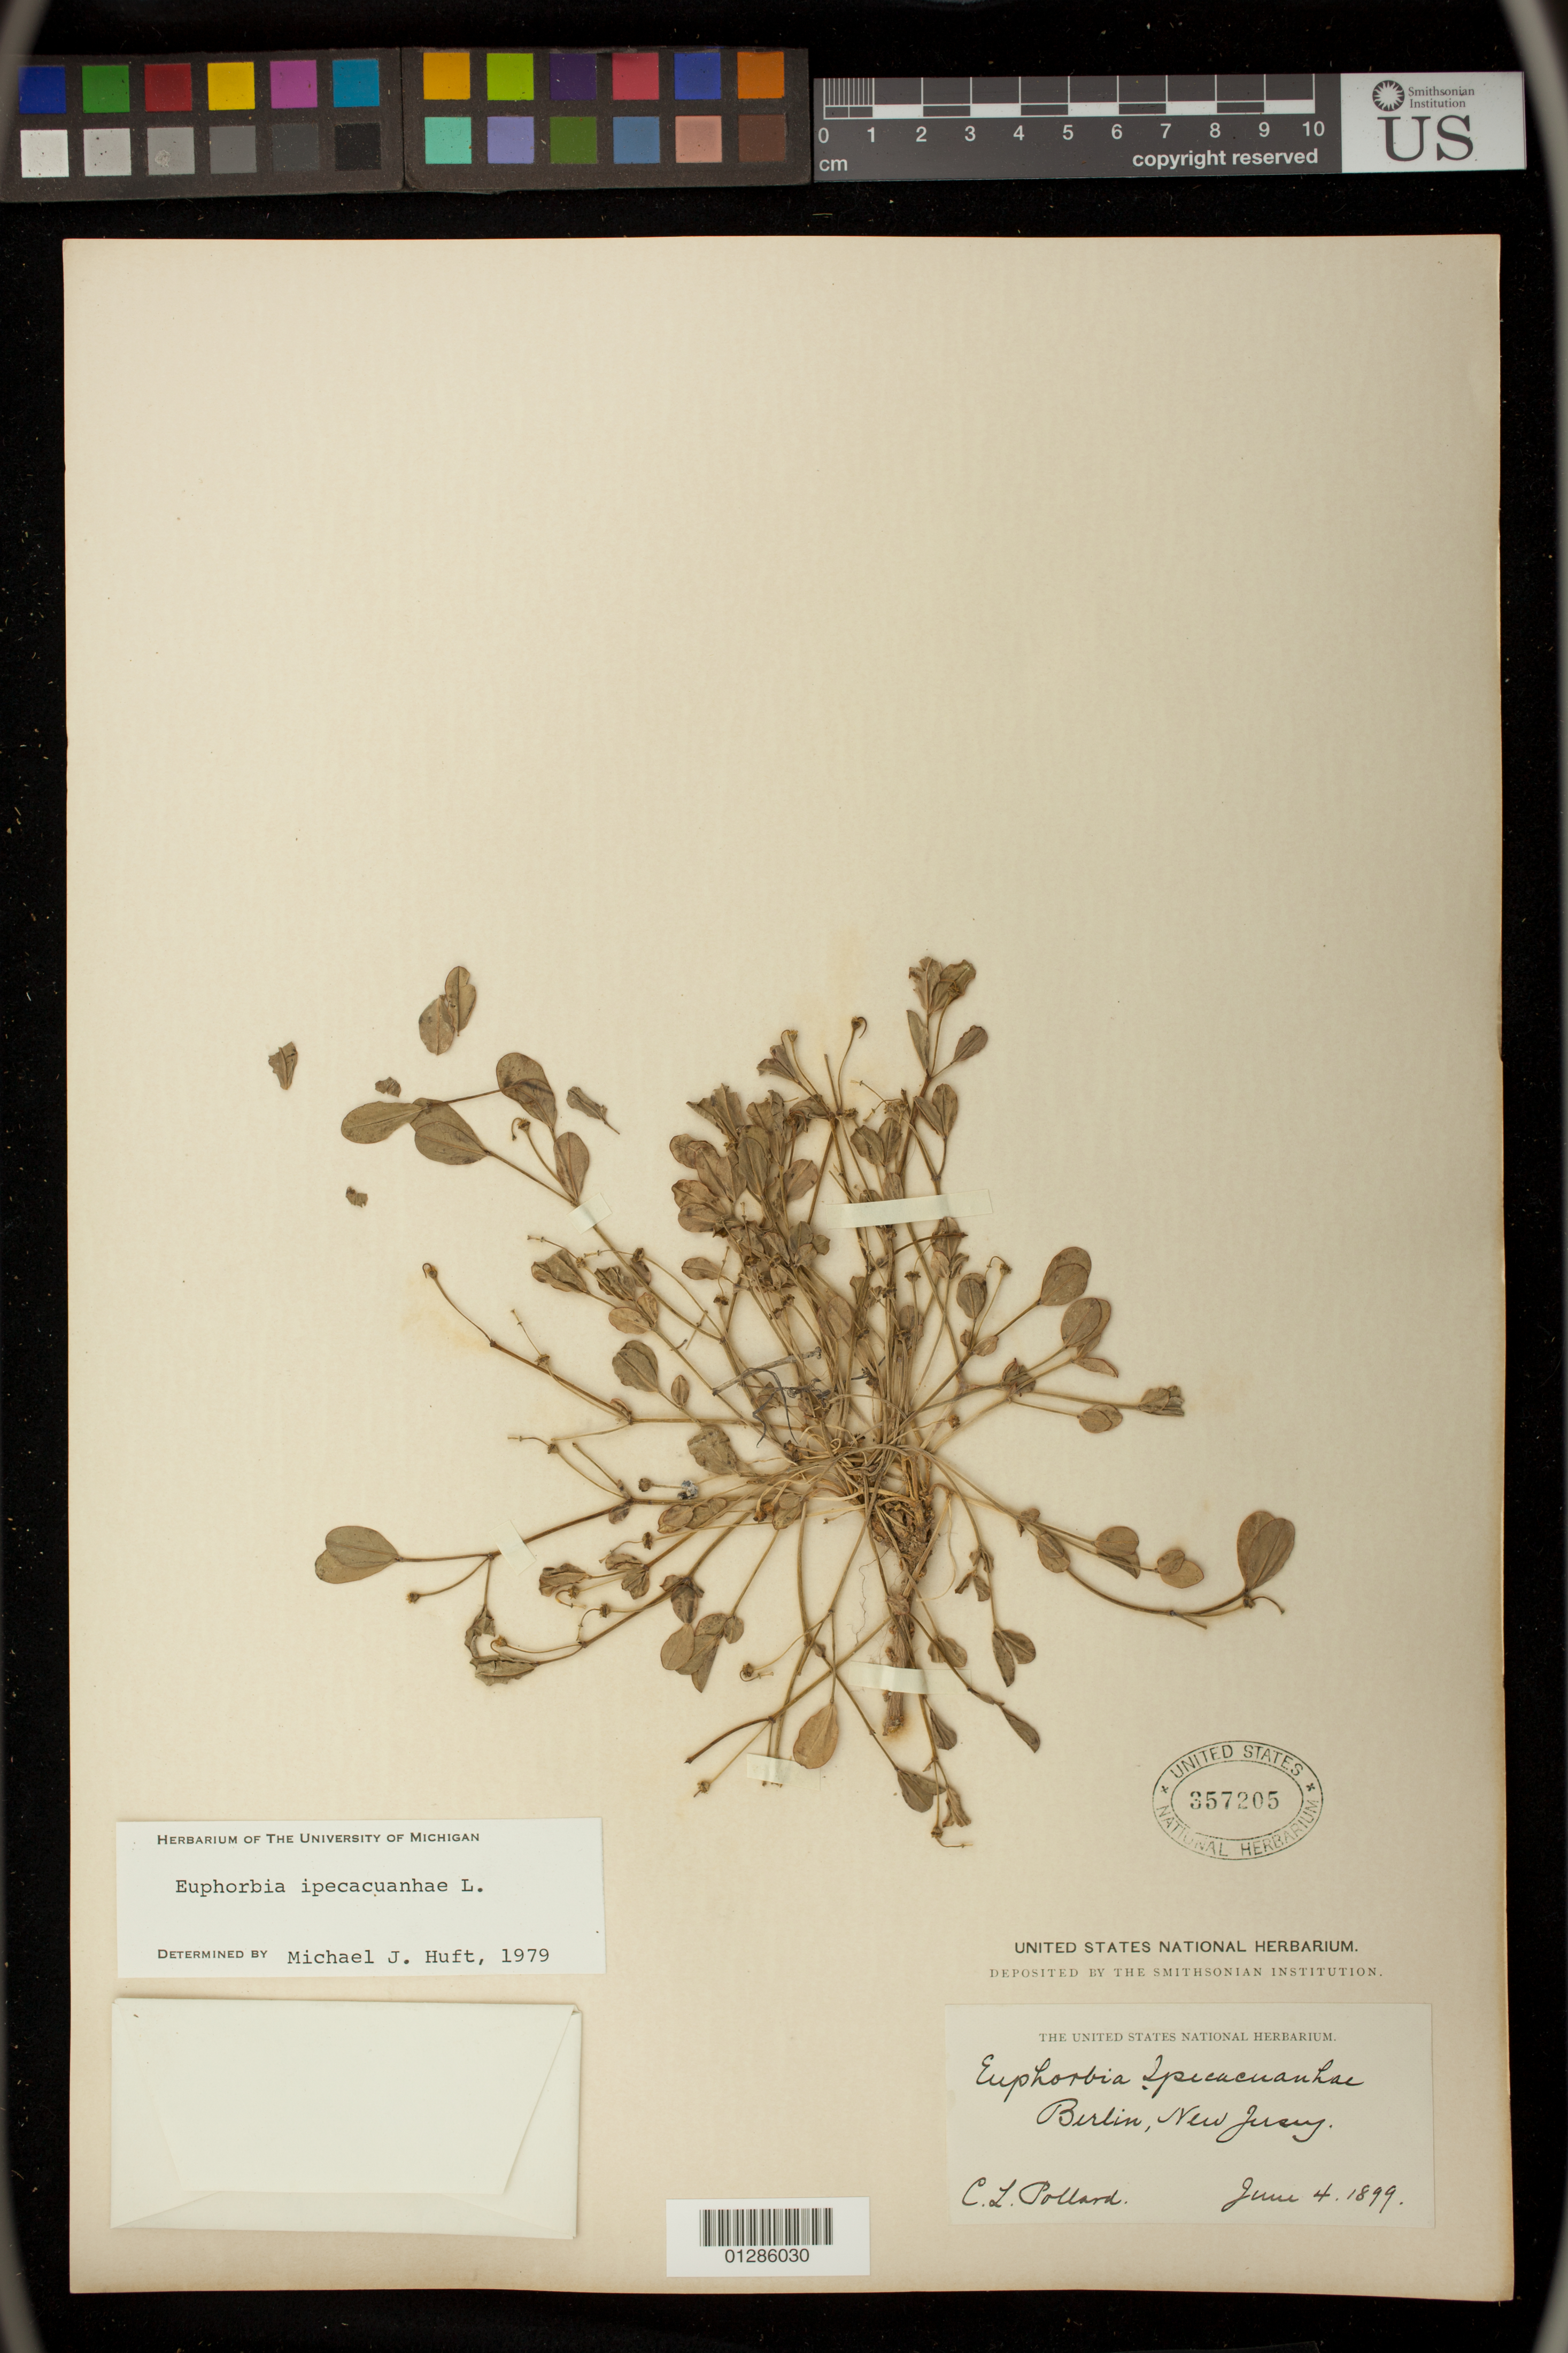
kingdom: Plantae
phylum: Tracheophyta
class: Magnoliopsida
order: Malpighiales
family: Euphorbiaceae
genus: Euphorbia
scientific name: Euphorbia ipecacuanhae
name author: L.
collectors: C. L. Pollard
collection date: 1899-06-04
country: United States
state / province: New Jersey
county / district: Camden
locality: Berlin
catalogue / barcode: US 357205